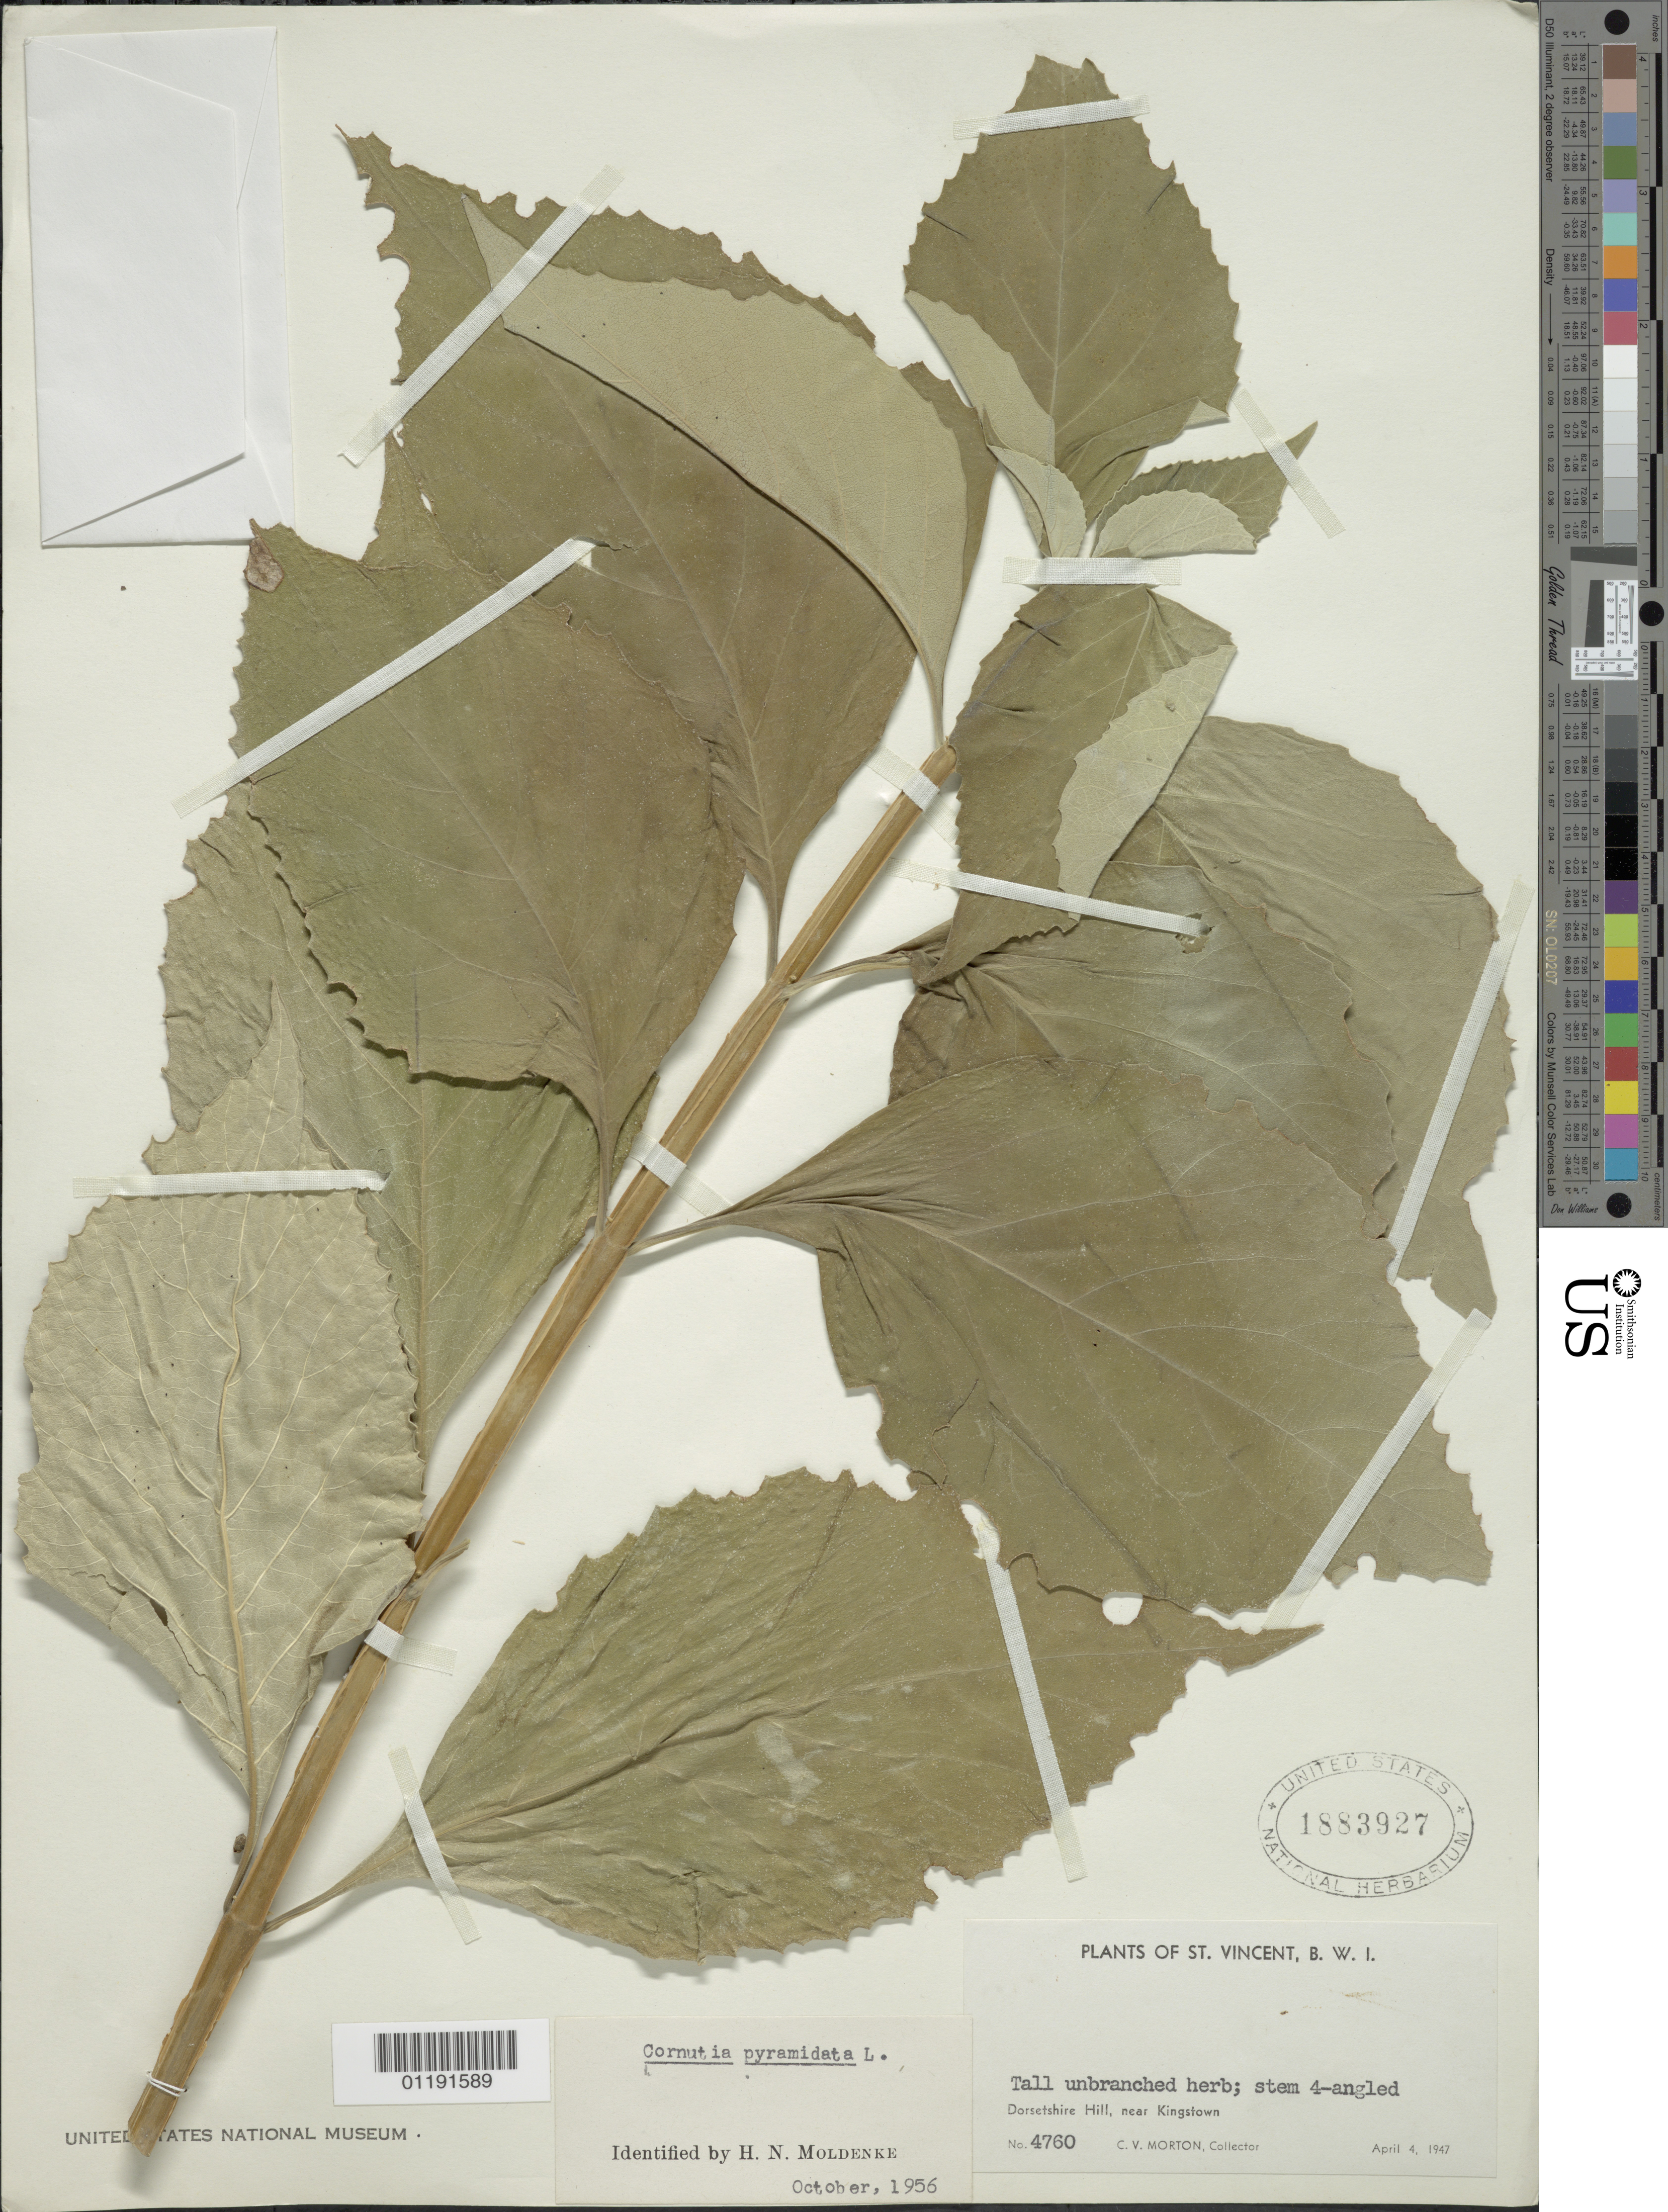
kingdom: Plantae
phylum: Tracheophyta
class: Magnoliopsida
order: Lamiales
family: Lamiaceae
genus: Cornutia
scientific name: Cornutia pyramidata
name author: L.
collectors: C. V. Morton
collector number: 4760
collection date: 1947-04-04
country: St. Vincent - Grenadines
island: St. Vincent Island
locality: Near Kingstown, Dorsetshire Hill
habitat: Hill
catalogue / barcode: US 1883927